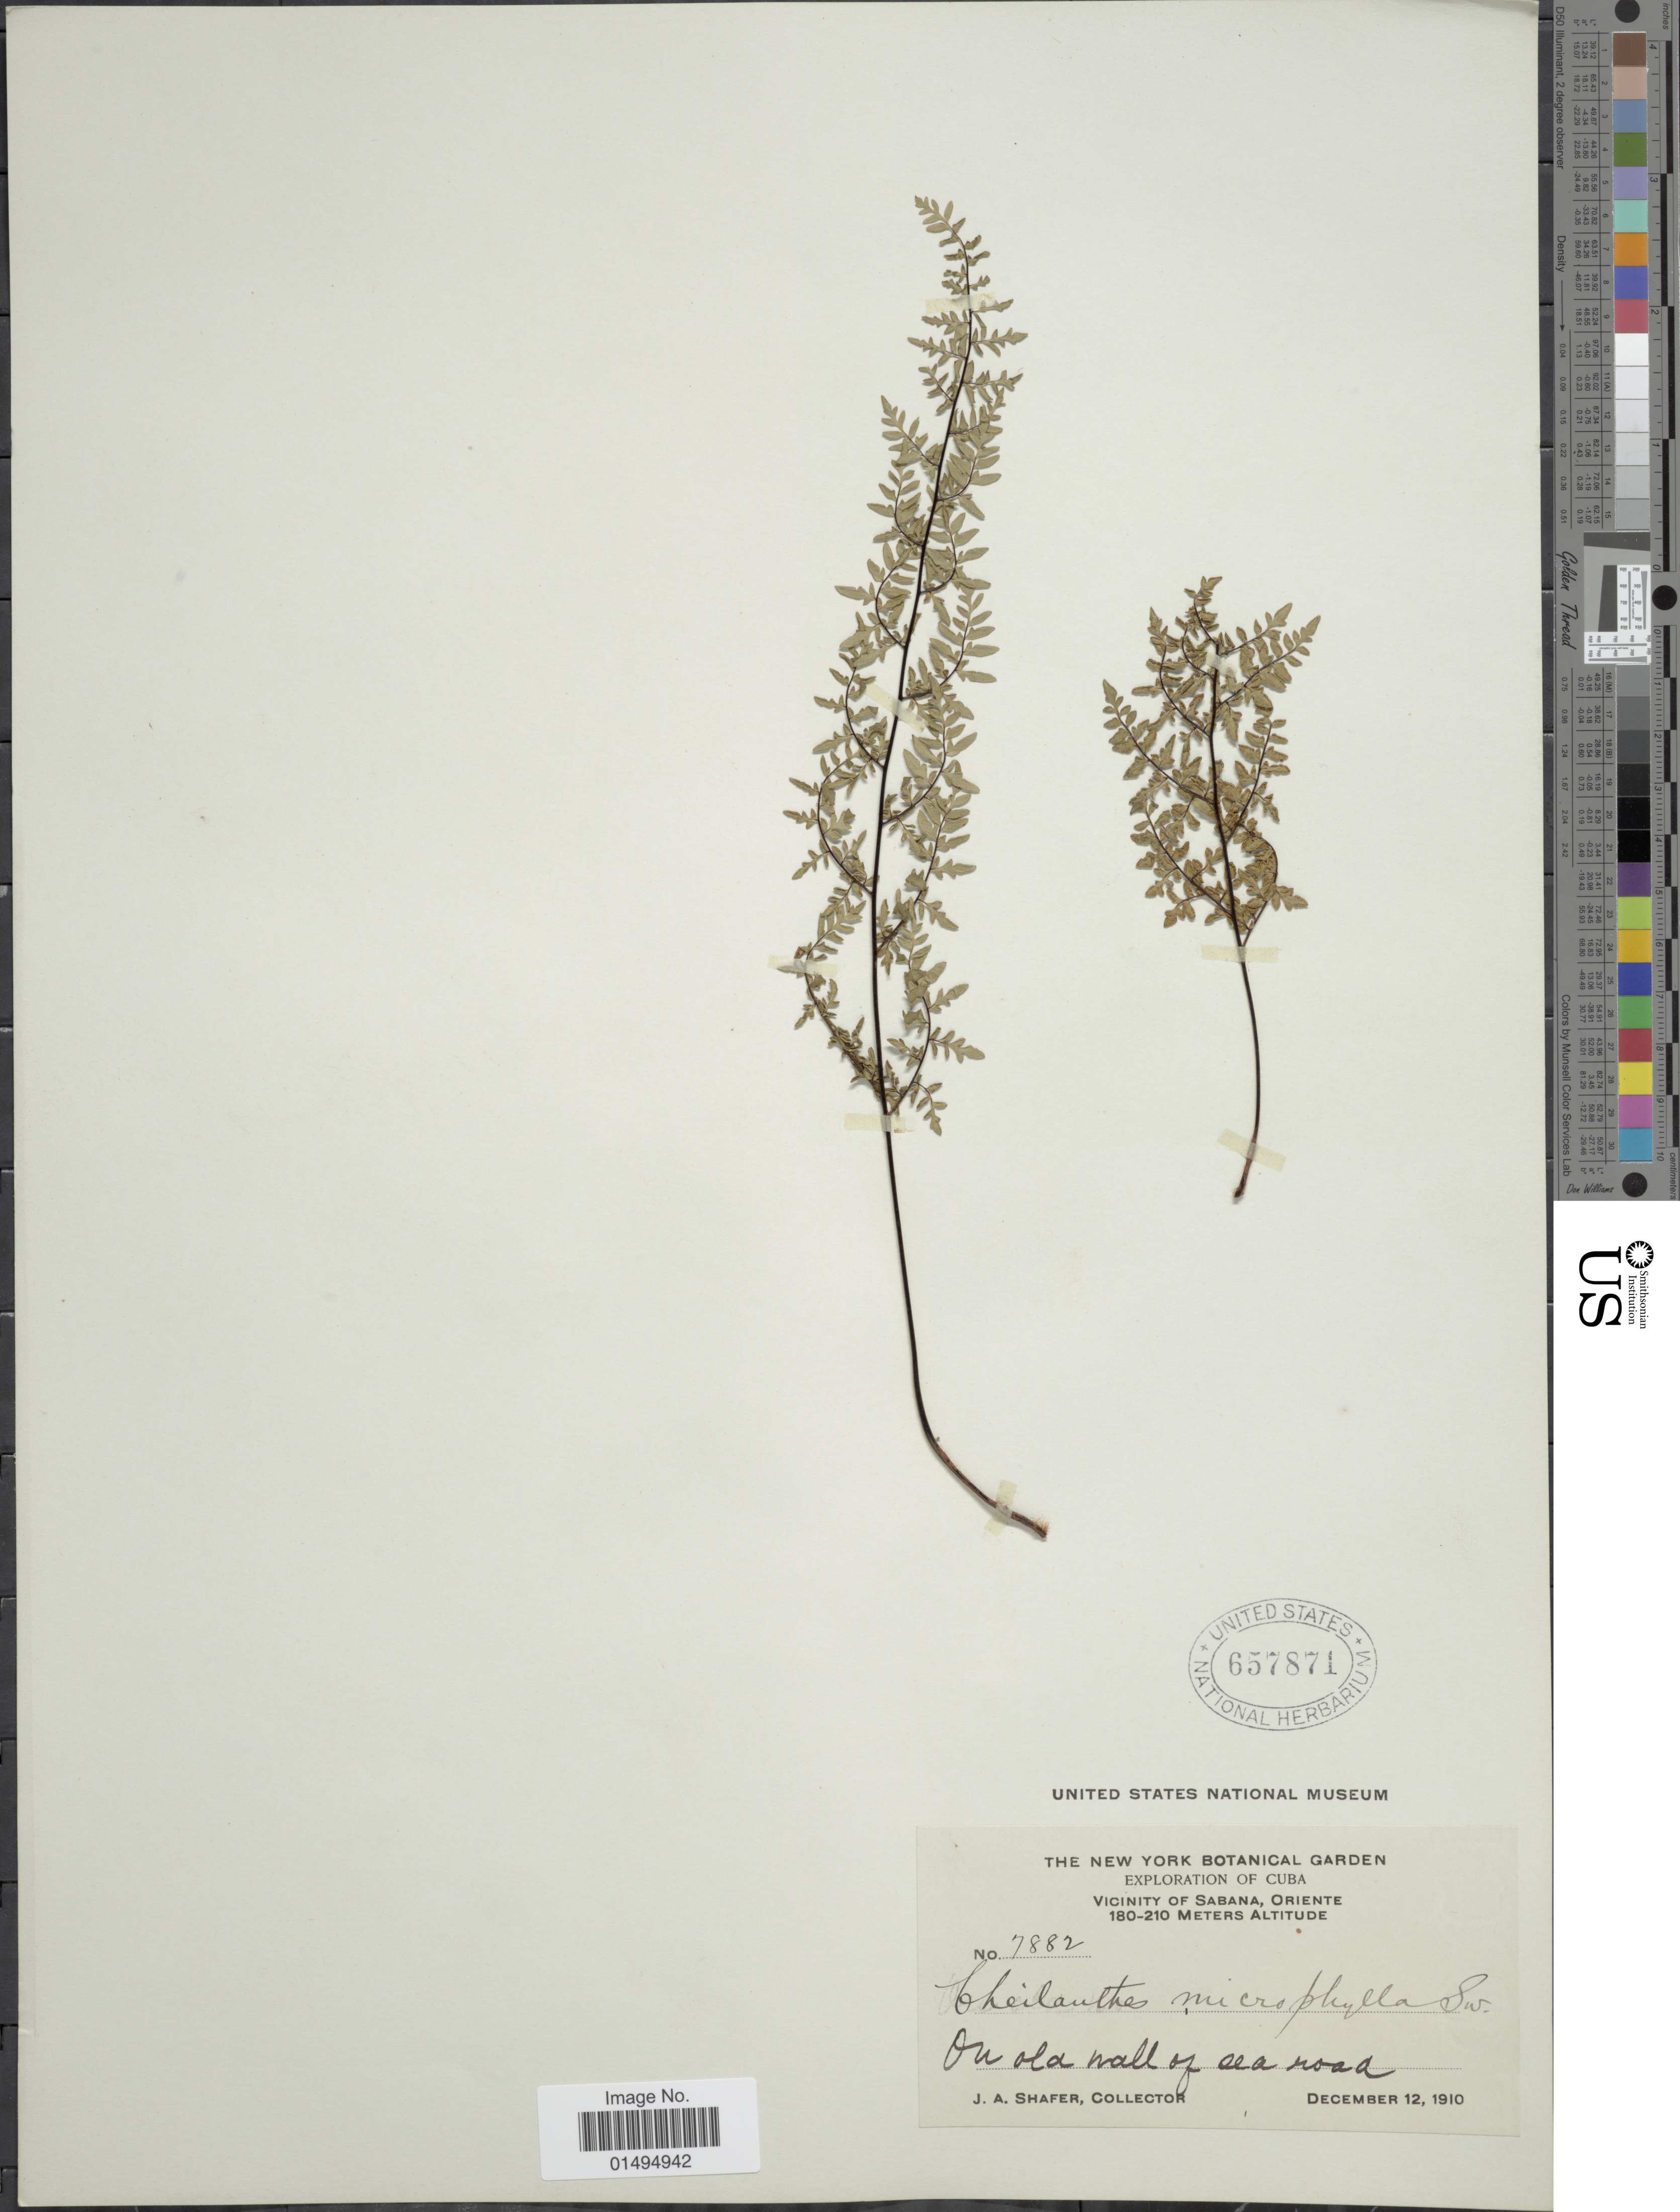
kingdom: Plantae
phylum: Tracheophyta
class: Polypodiopsida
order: Polypodiales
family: Pteridaceae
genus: Myriopteris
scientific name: Myriopteris microphylla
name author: (Sw.) Grusz & Windham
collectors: J. A. Shafer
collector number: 7882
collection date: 1910-12-12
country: Cuba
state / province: Oriente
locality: Vicinity of Sabana, Oriente, On old wall of sea road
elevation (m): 180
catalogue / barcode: US 657871